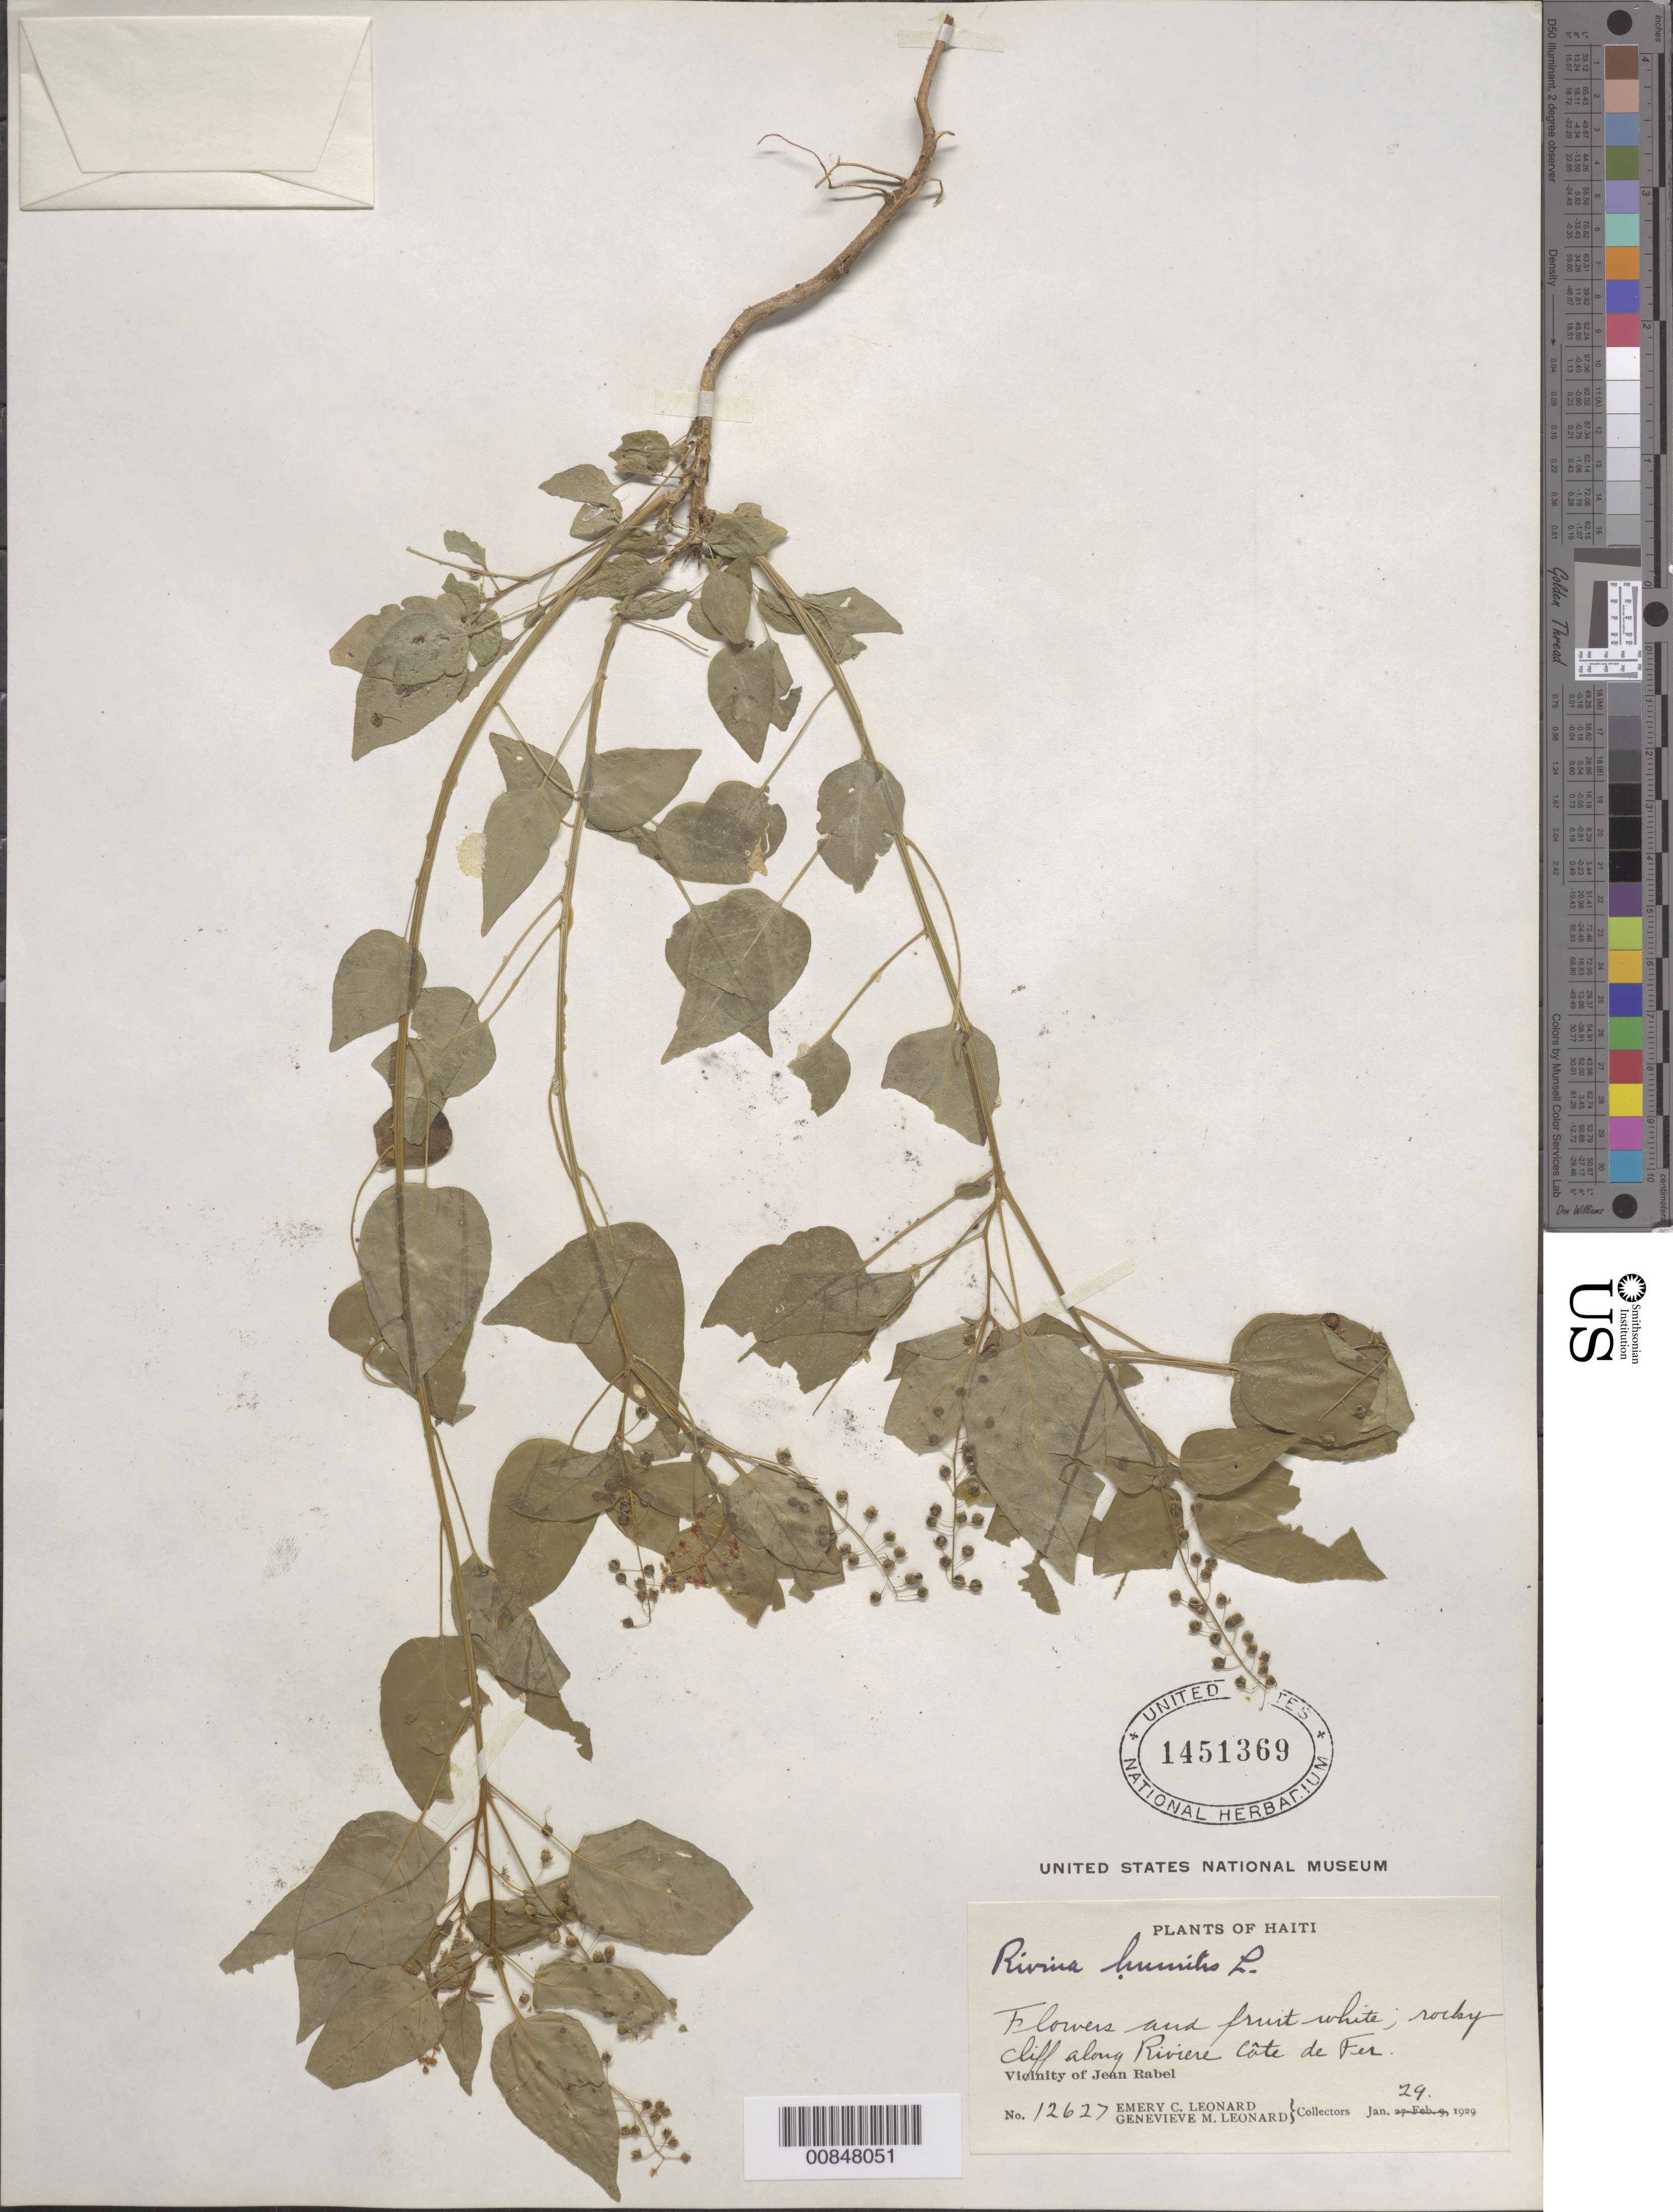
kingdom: Plantae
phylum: Tracheophyta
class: Magnoliopsida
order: Caryophyllales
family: Phytolaccaceae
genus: Rivina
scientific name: Rivina humilis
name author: L.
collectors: E. C. Leonard & G. M. Leonard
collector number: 12627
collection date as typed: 29 Jan 1929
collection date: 1929-01-29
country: Haiti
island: Hispaniola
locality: Vicinity of Jean Rabel. Along Rivière Côte de Fer.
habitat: Rocky cliff.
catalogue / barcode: US 1451369